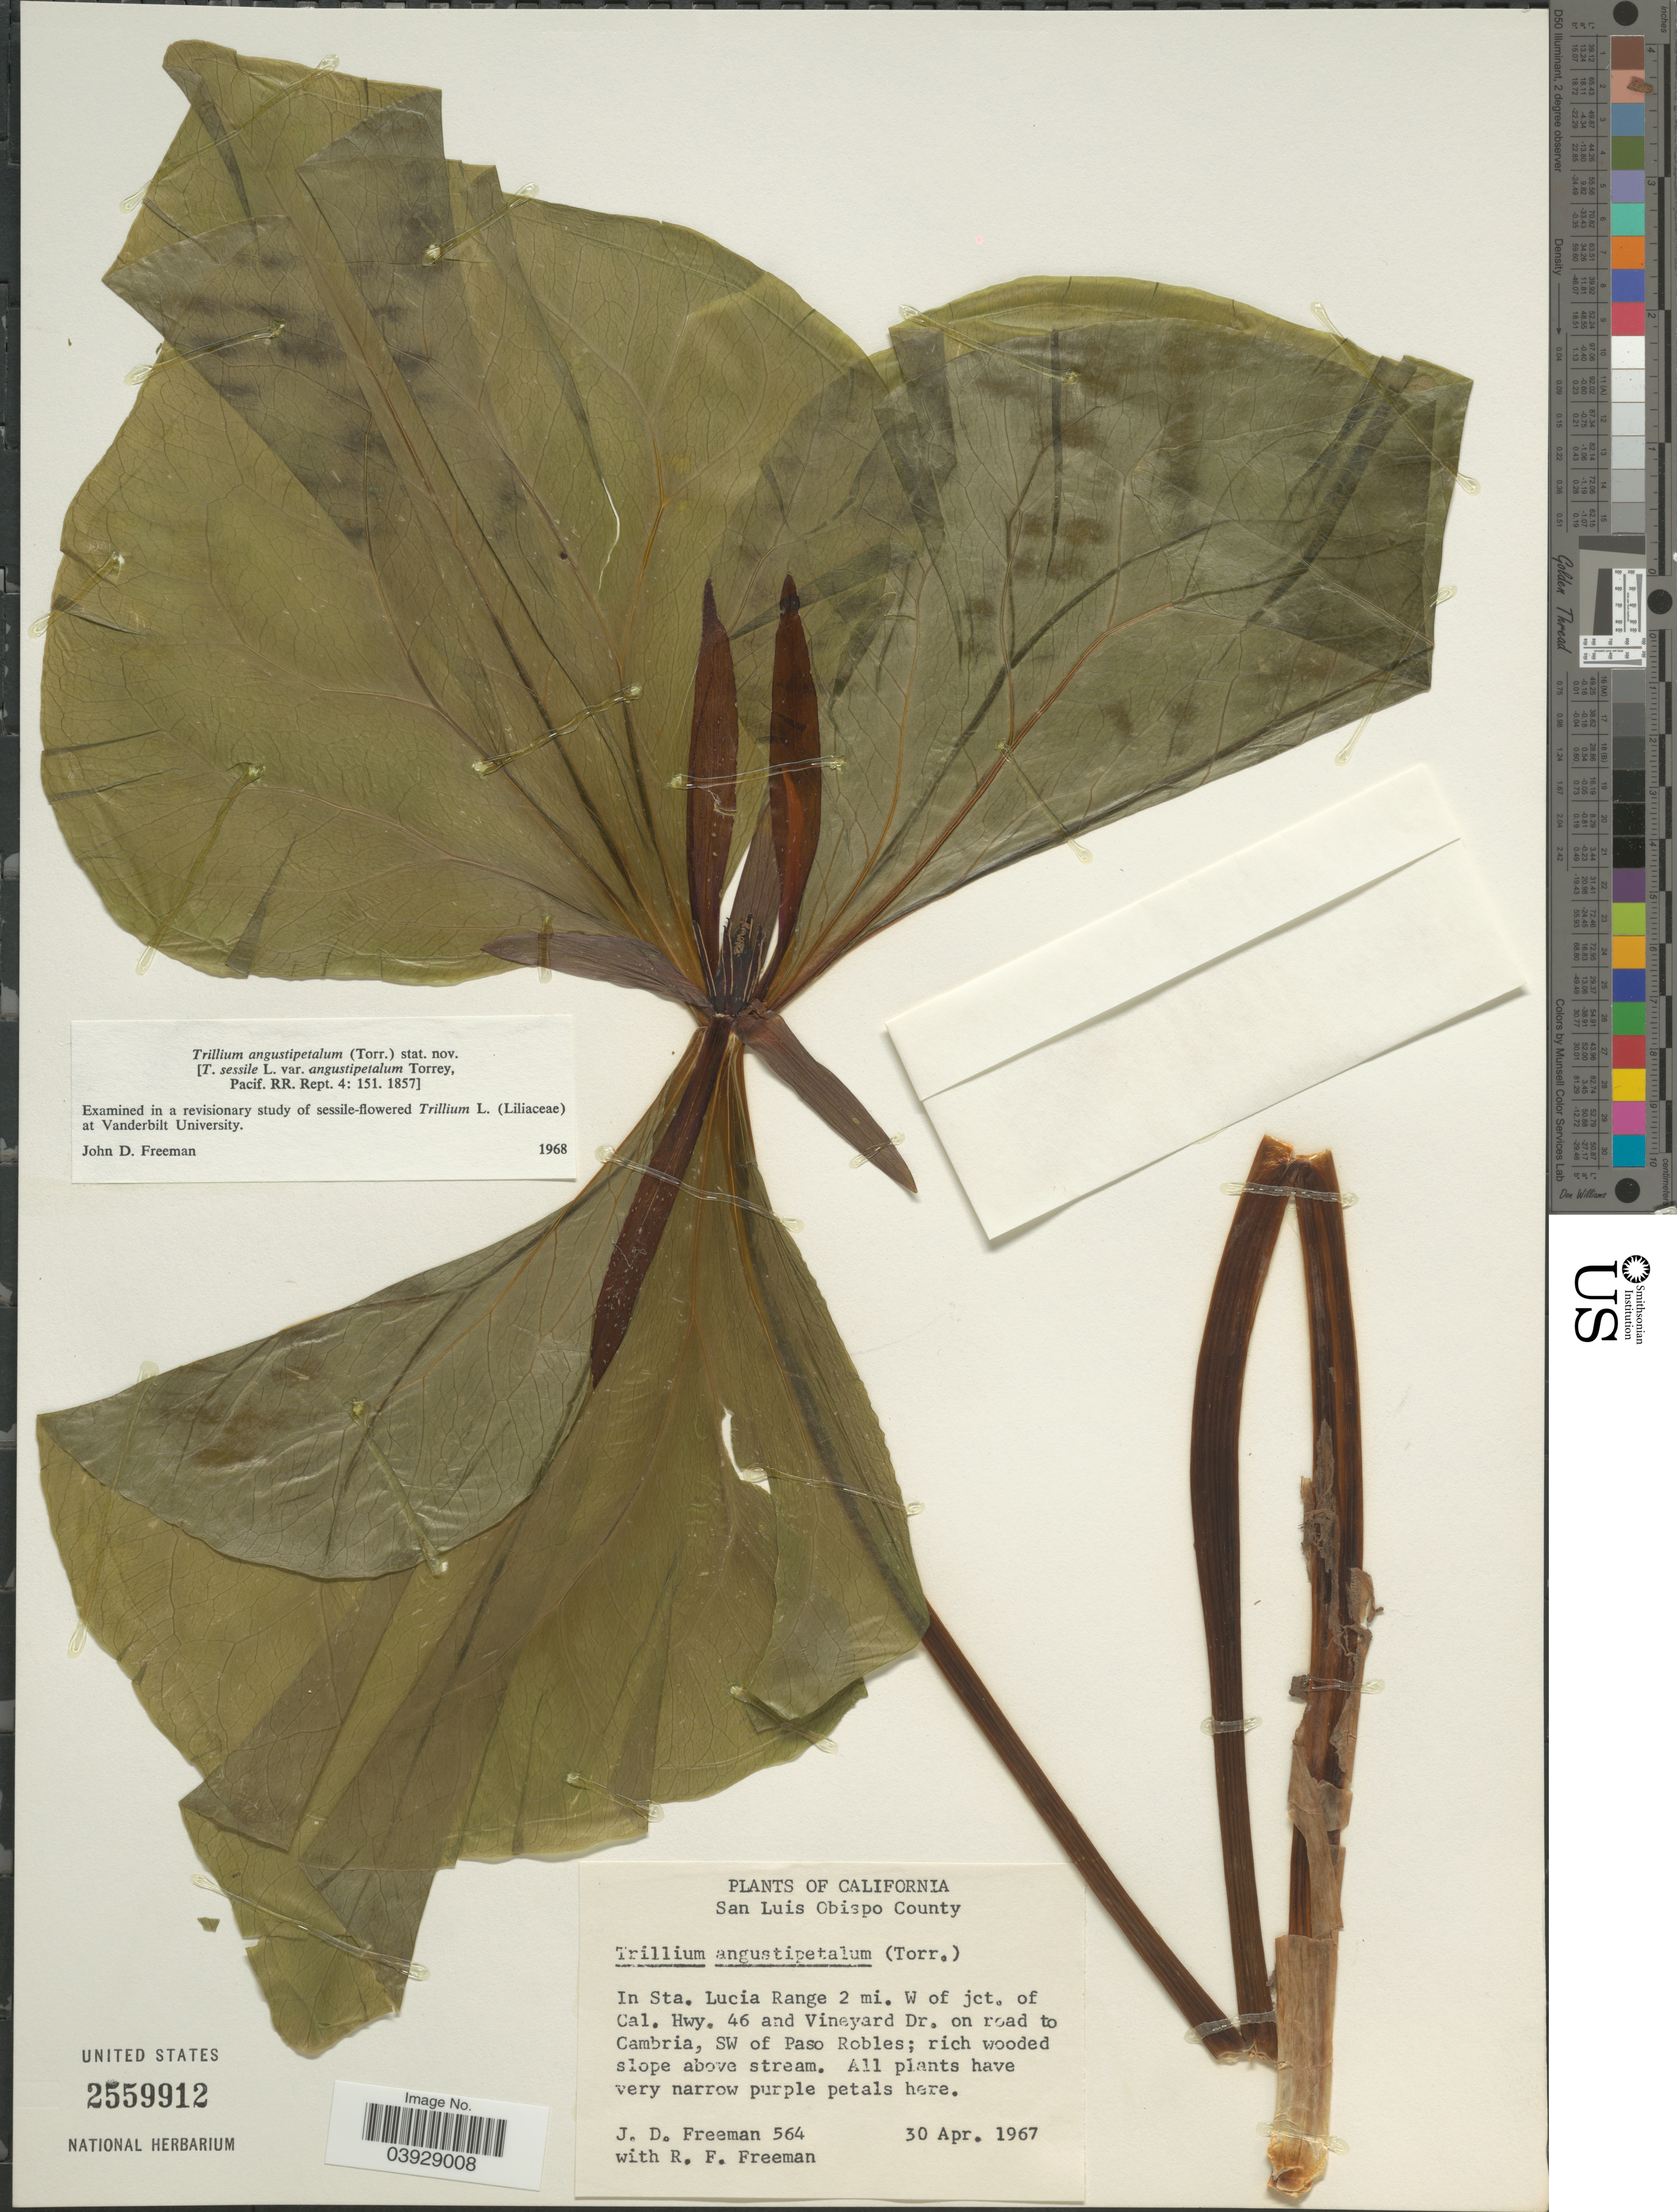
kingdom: Plantae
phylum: Tracheophyta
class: Liliopsida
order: Liliales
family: Melanthiaceae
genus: Trillium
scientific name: Trillium angustipetalum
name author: (Torr.) J. D. Freeman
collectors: J. Freeman & R. Freeman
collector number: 564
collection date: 1967-04-30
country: United States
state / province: California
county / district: San Luis Obispo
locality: San Luis Obispo County. In Sta. Lucia Range 2 mi. W of jct. of Cal. Hwy. 46 and Vineyard Dr. on road to Cambria, SW of Paso Robles.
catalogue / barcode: US 2559912